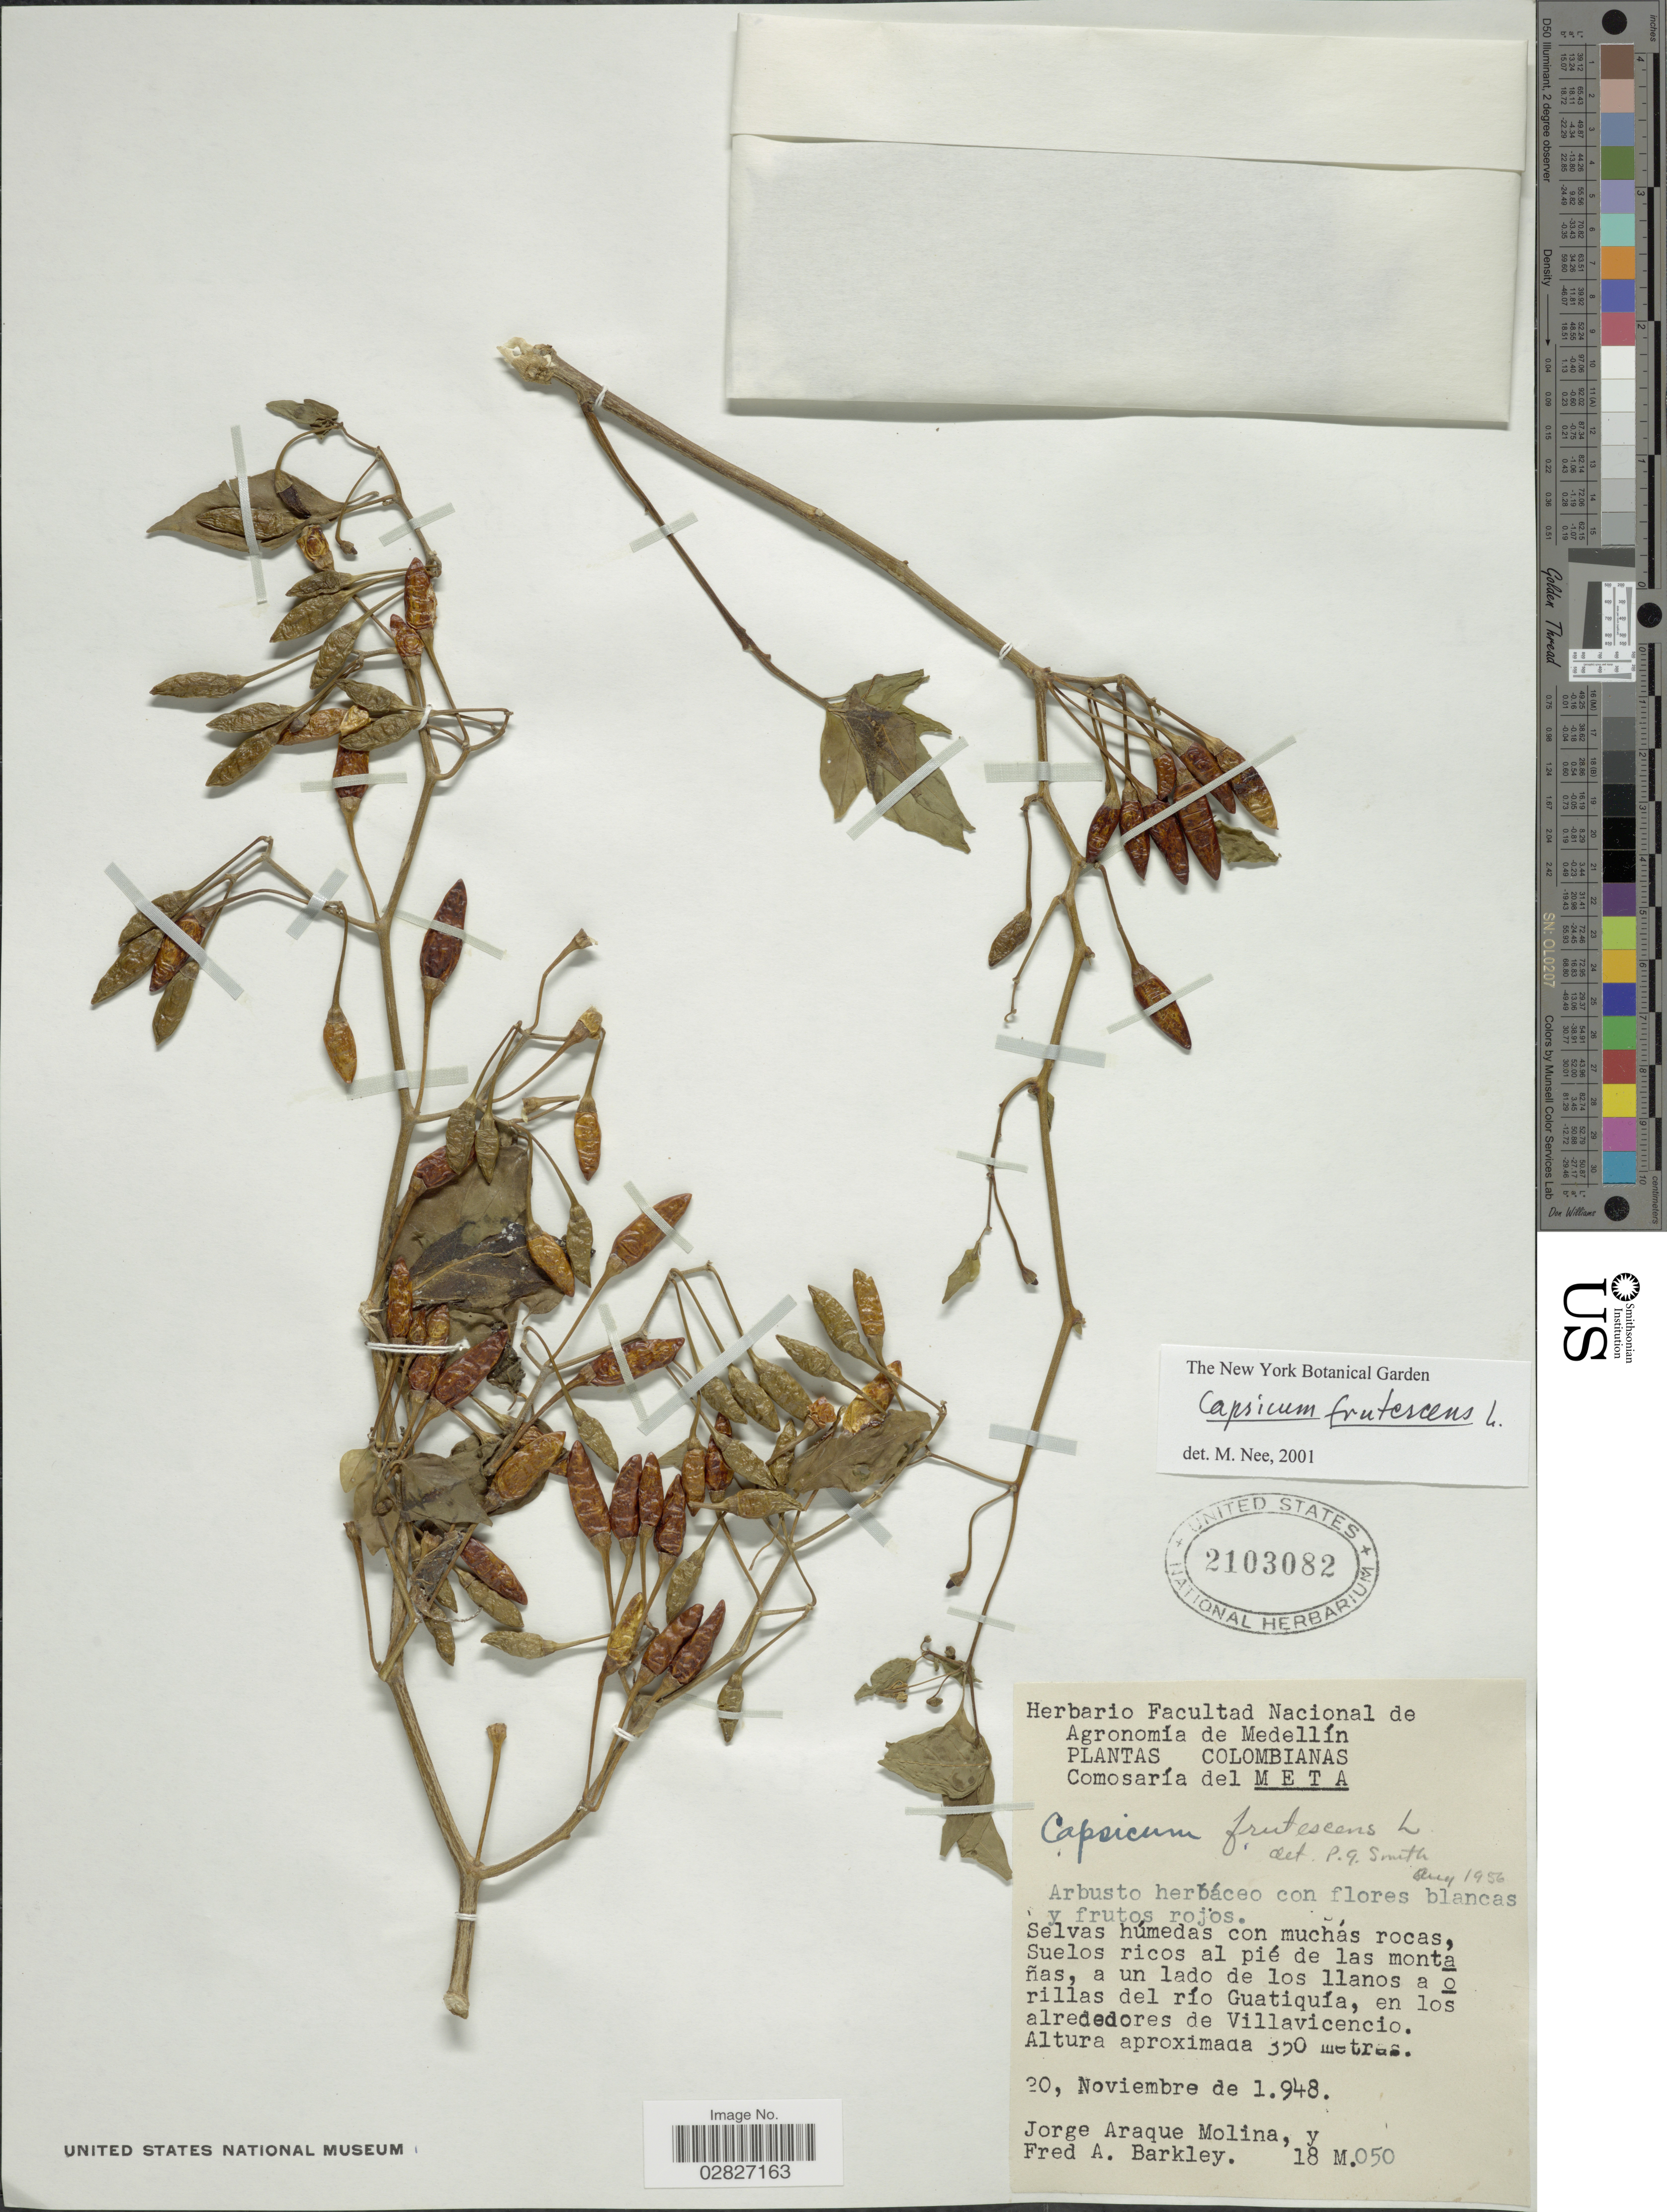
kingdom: Plantae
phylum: Tracheophyta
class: Magnoliopsida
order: Solanales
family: Solanaceae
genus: Capsicum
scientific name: Capsicum frutescens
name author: L.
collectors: J. A. Molina & F. A. Barkley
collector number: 18M050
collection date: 1948-11-20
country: Colombia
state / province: Meta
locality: Comosaría del Meta, Suelos ricos al pié de las montañas, a un lado de los llanos a orillas del río Guatiquía, en los alrededores de Villavicencio.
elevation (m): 350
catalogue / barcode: US 2103082